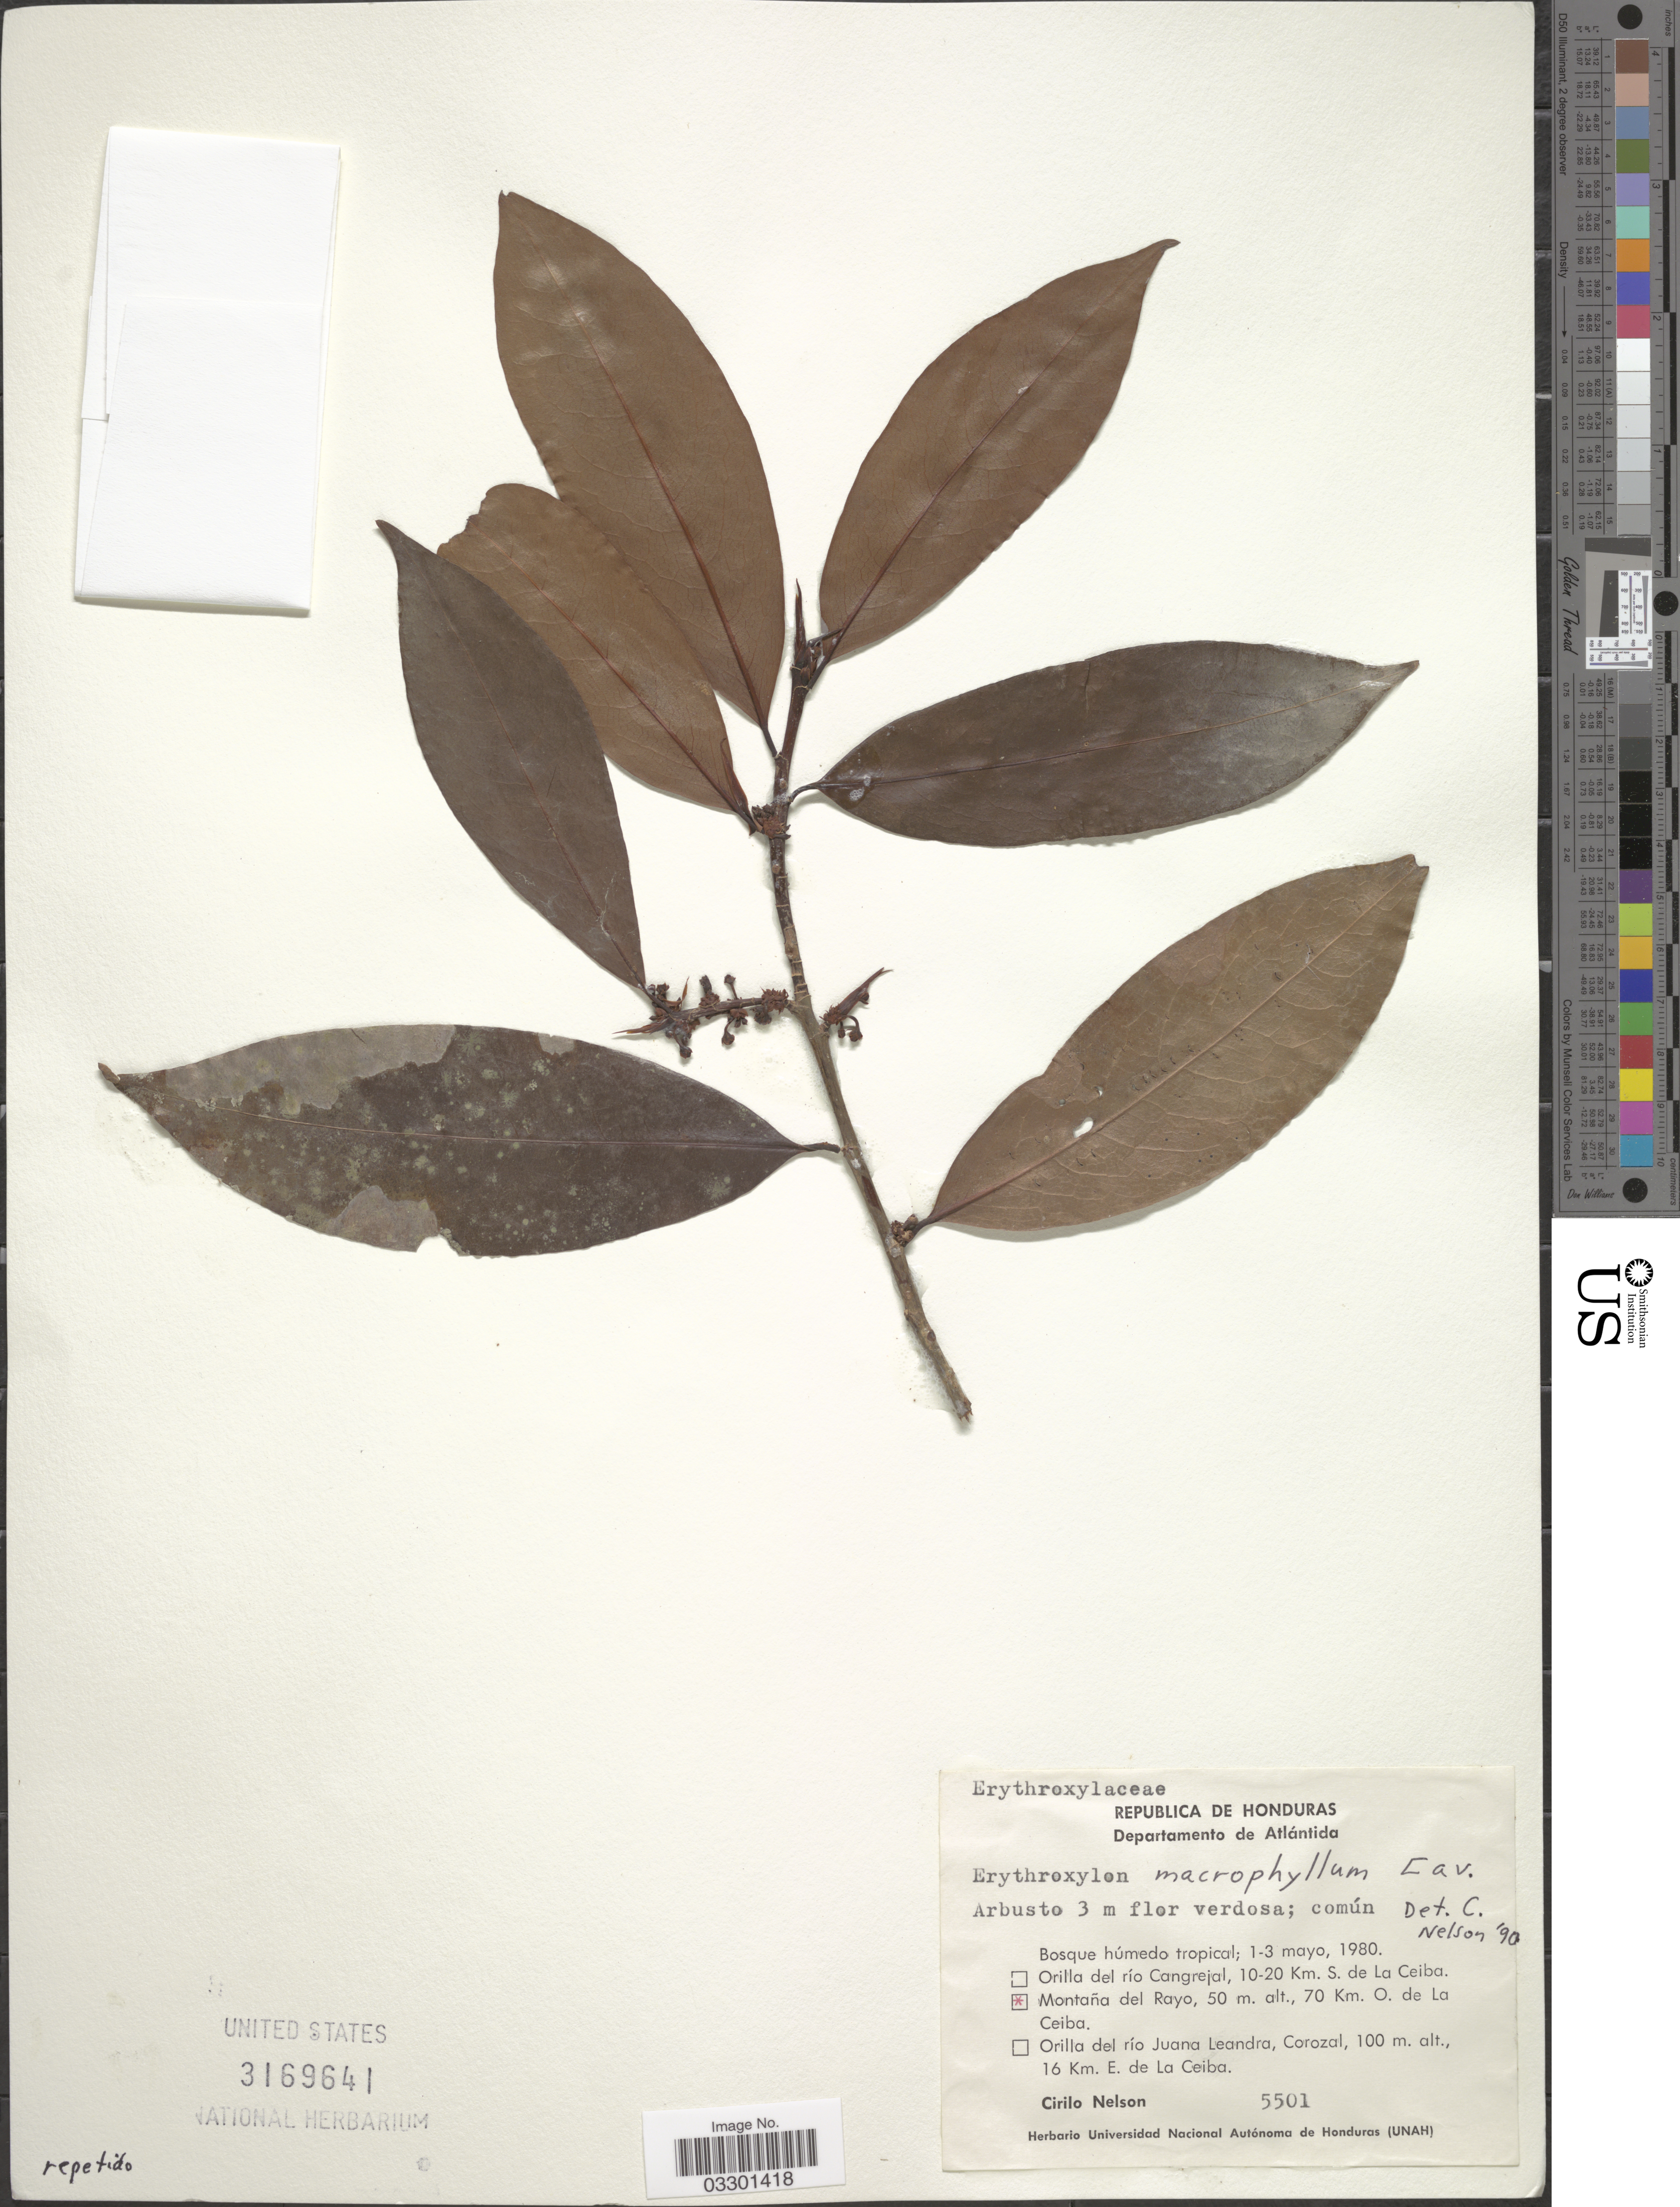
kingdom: Plantae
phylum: Tracheophyta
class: Magnoliopsida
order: Malpighiales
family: Erythroxylaceae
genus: Erythroxylum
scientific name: Erythroxylum macrophyllum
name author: Cav.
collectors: C. Nelson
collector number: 5501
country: Honduras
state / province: Atlántida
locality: Departamento de Atlántida. Montaña del Rayo, 70 Km. O. de La Ceiba.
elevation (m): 50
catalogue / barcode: US 3169641